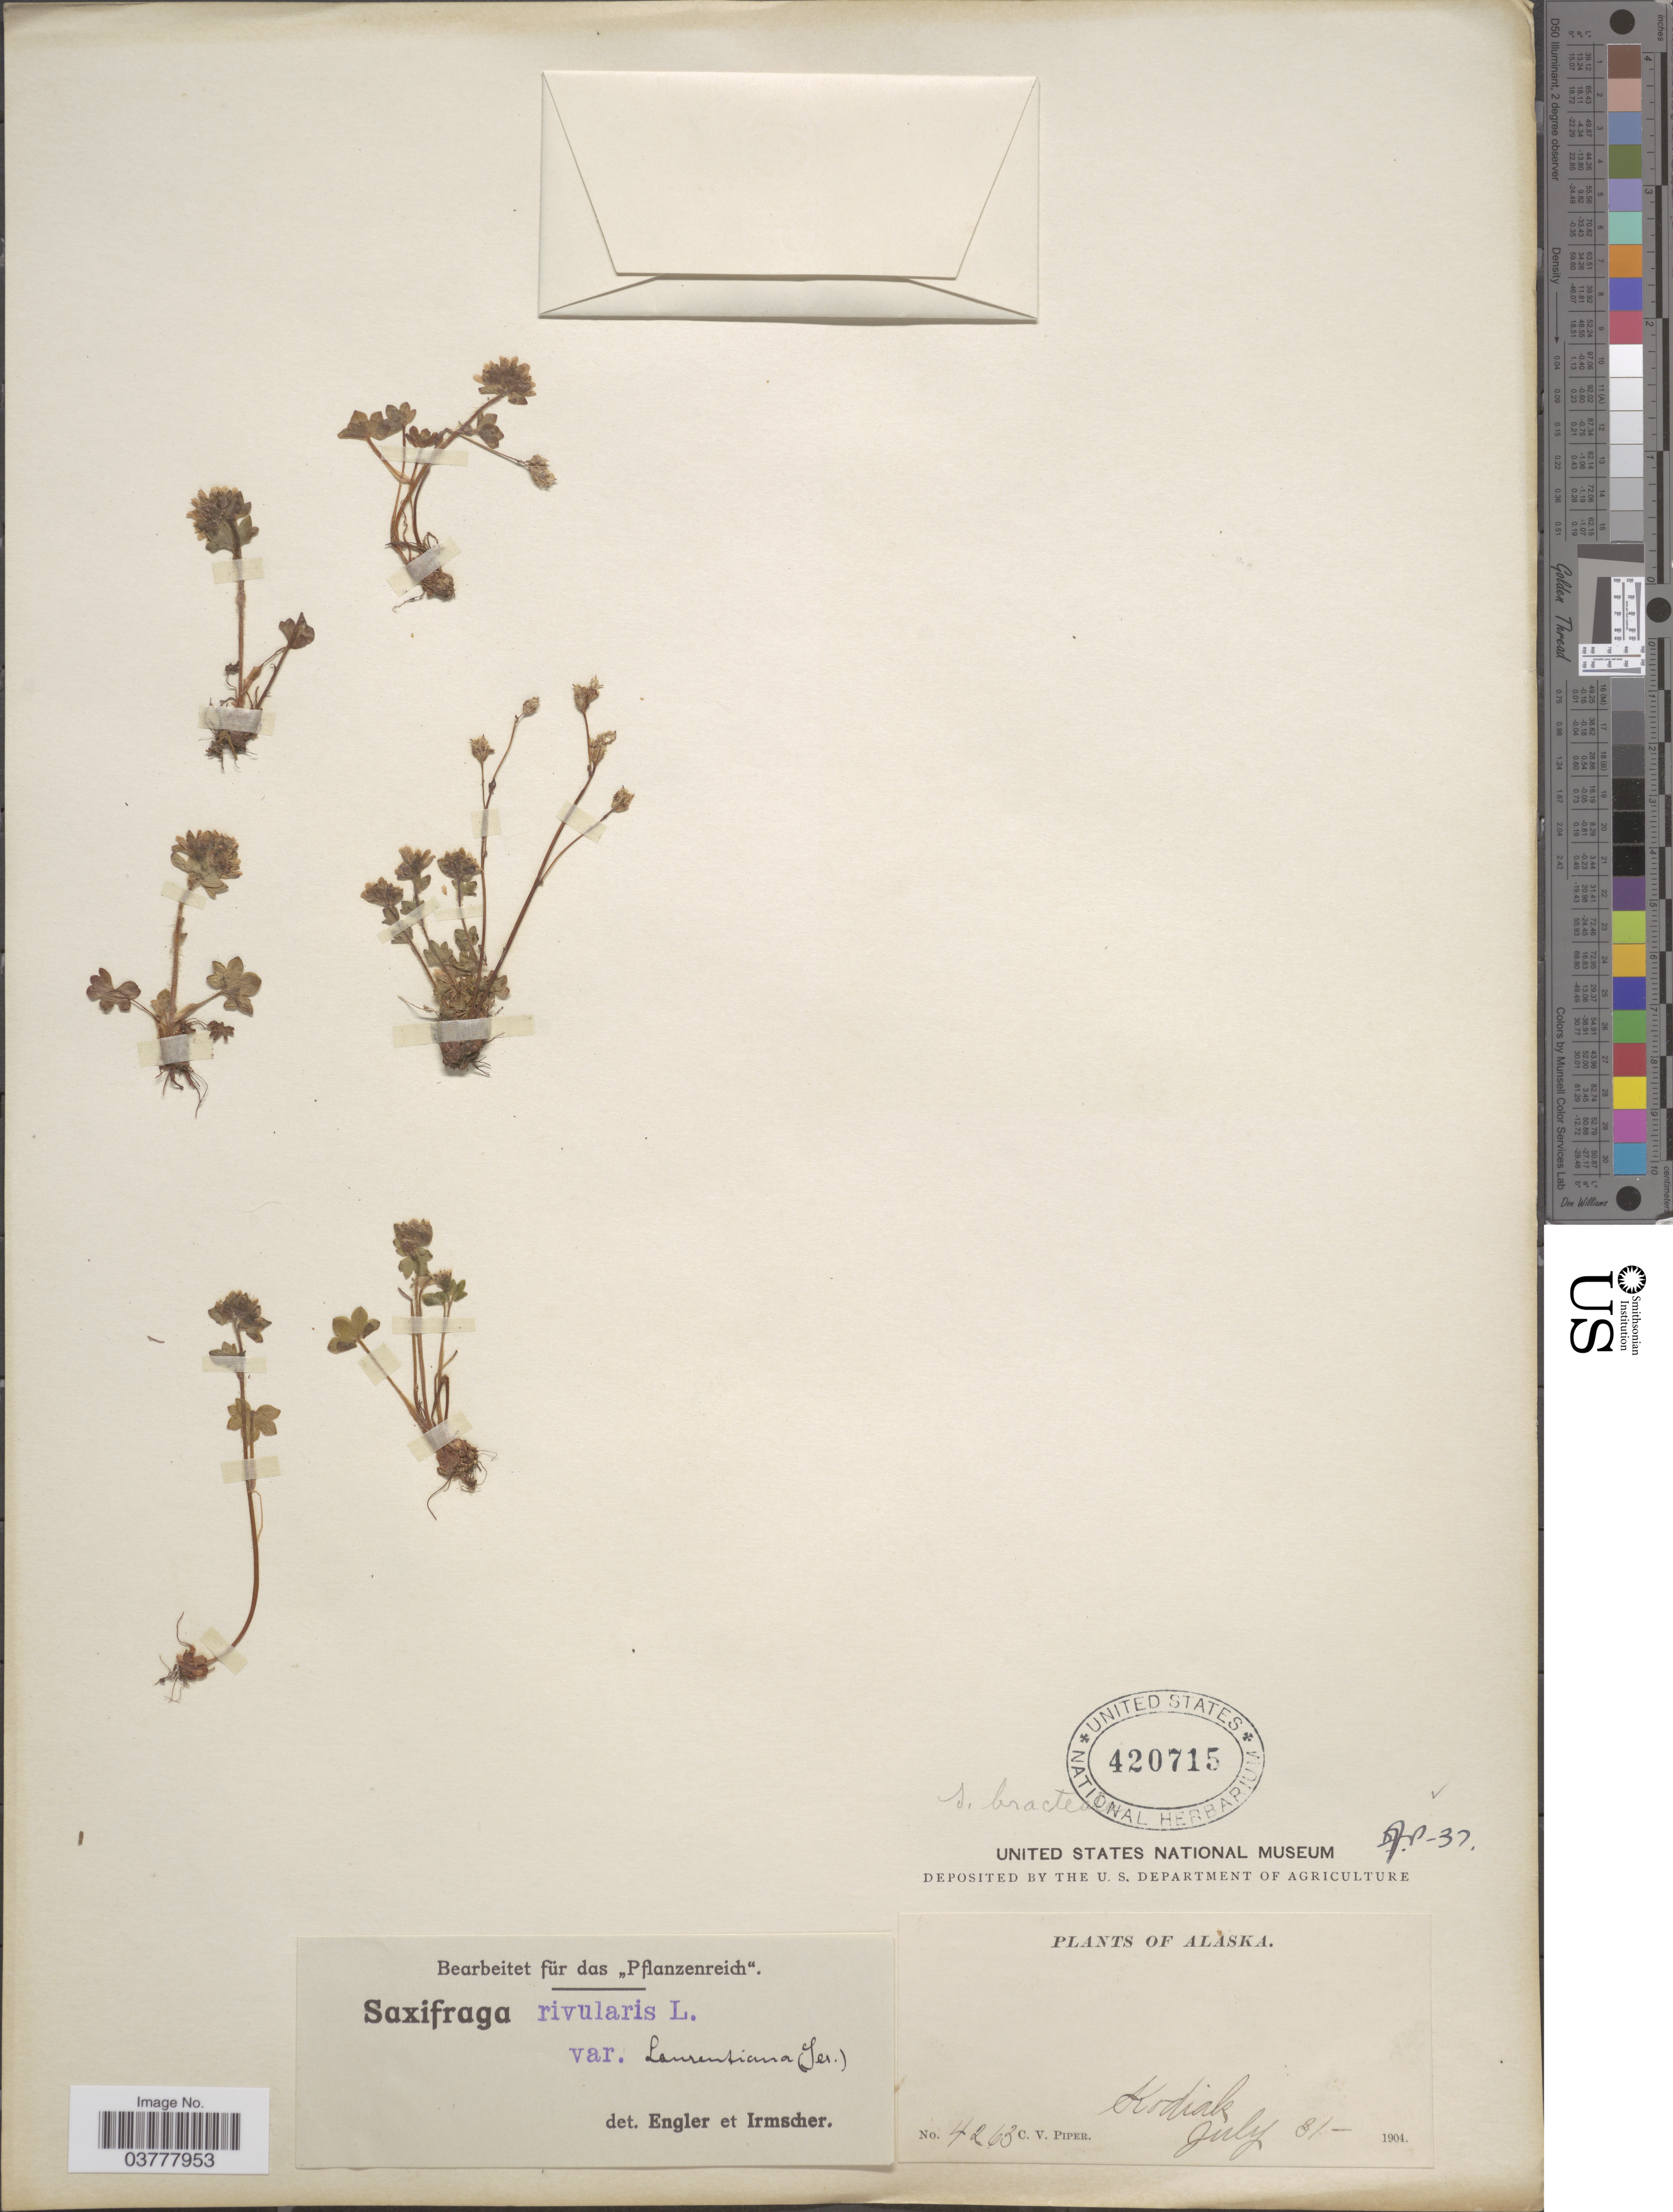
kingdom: Plantae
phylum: Tracheophyta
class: Magnoliopsida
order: Saxifragales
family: Saxifragaceae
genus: Saxifraga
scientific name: Saxifraga bracteata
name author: D. Don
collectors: C. V. Piper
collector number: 4263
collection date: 1904-07-31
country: United States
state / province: Alaska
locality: Kodiak.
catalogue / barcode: US 420715